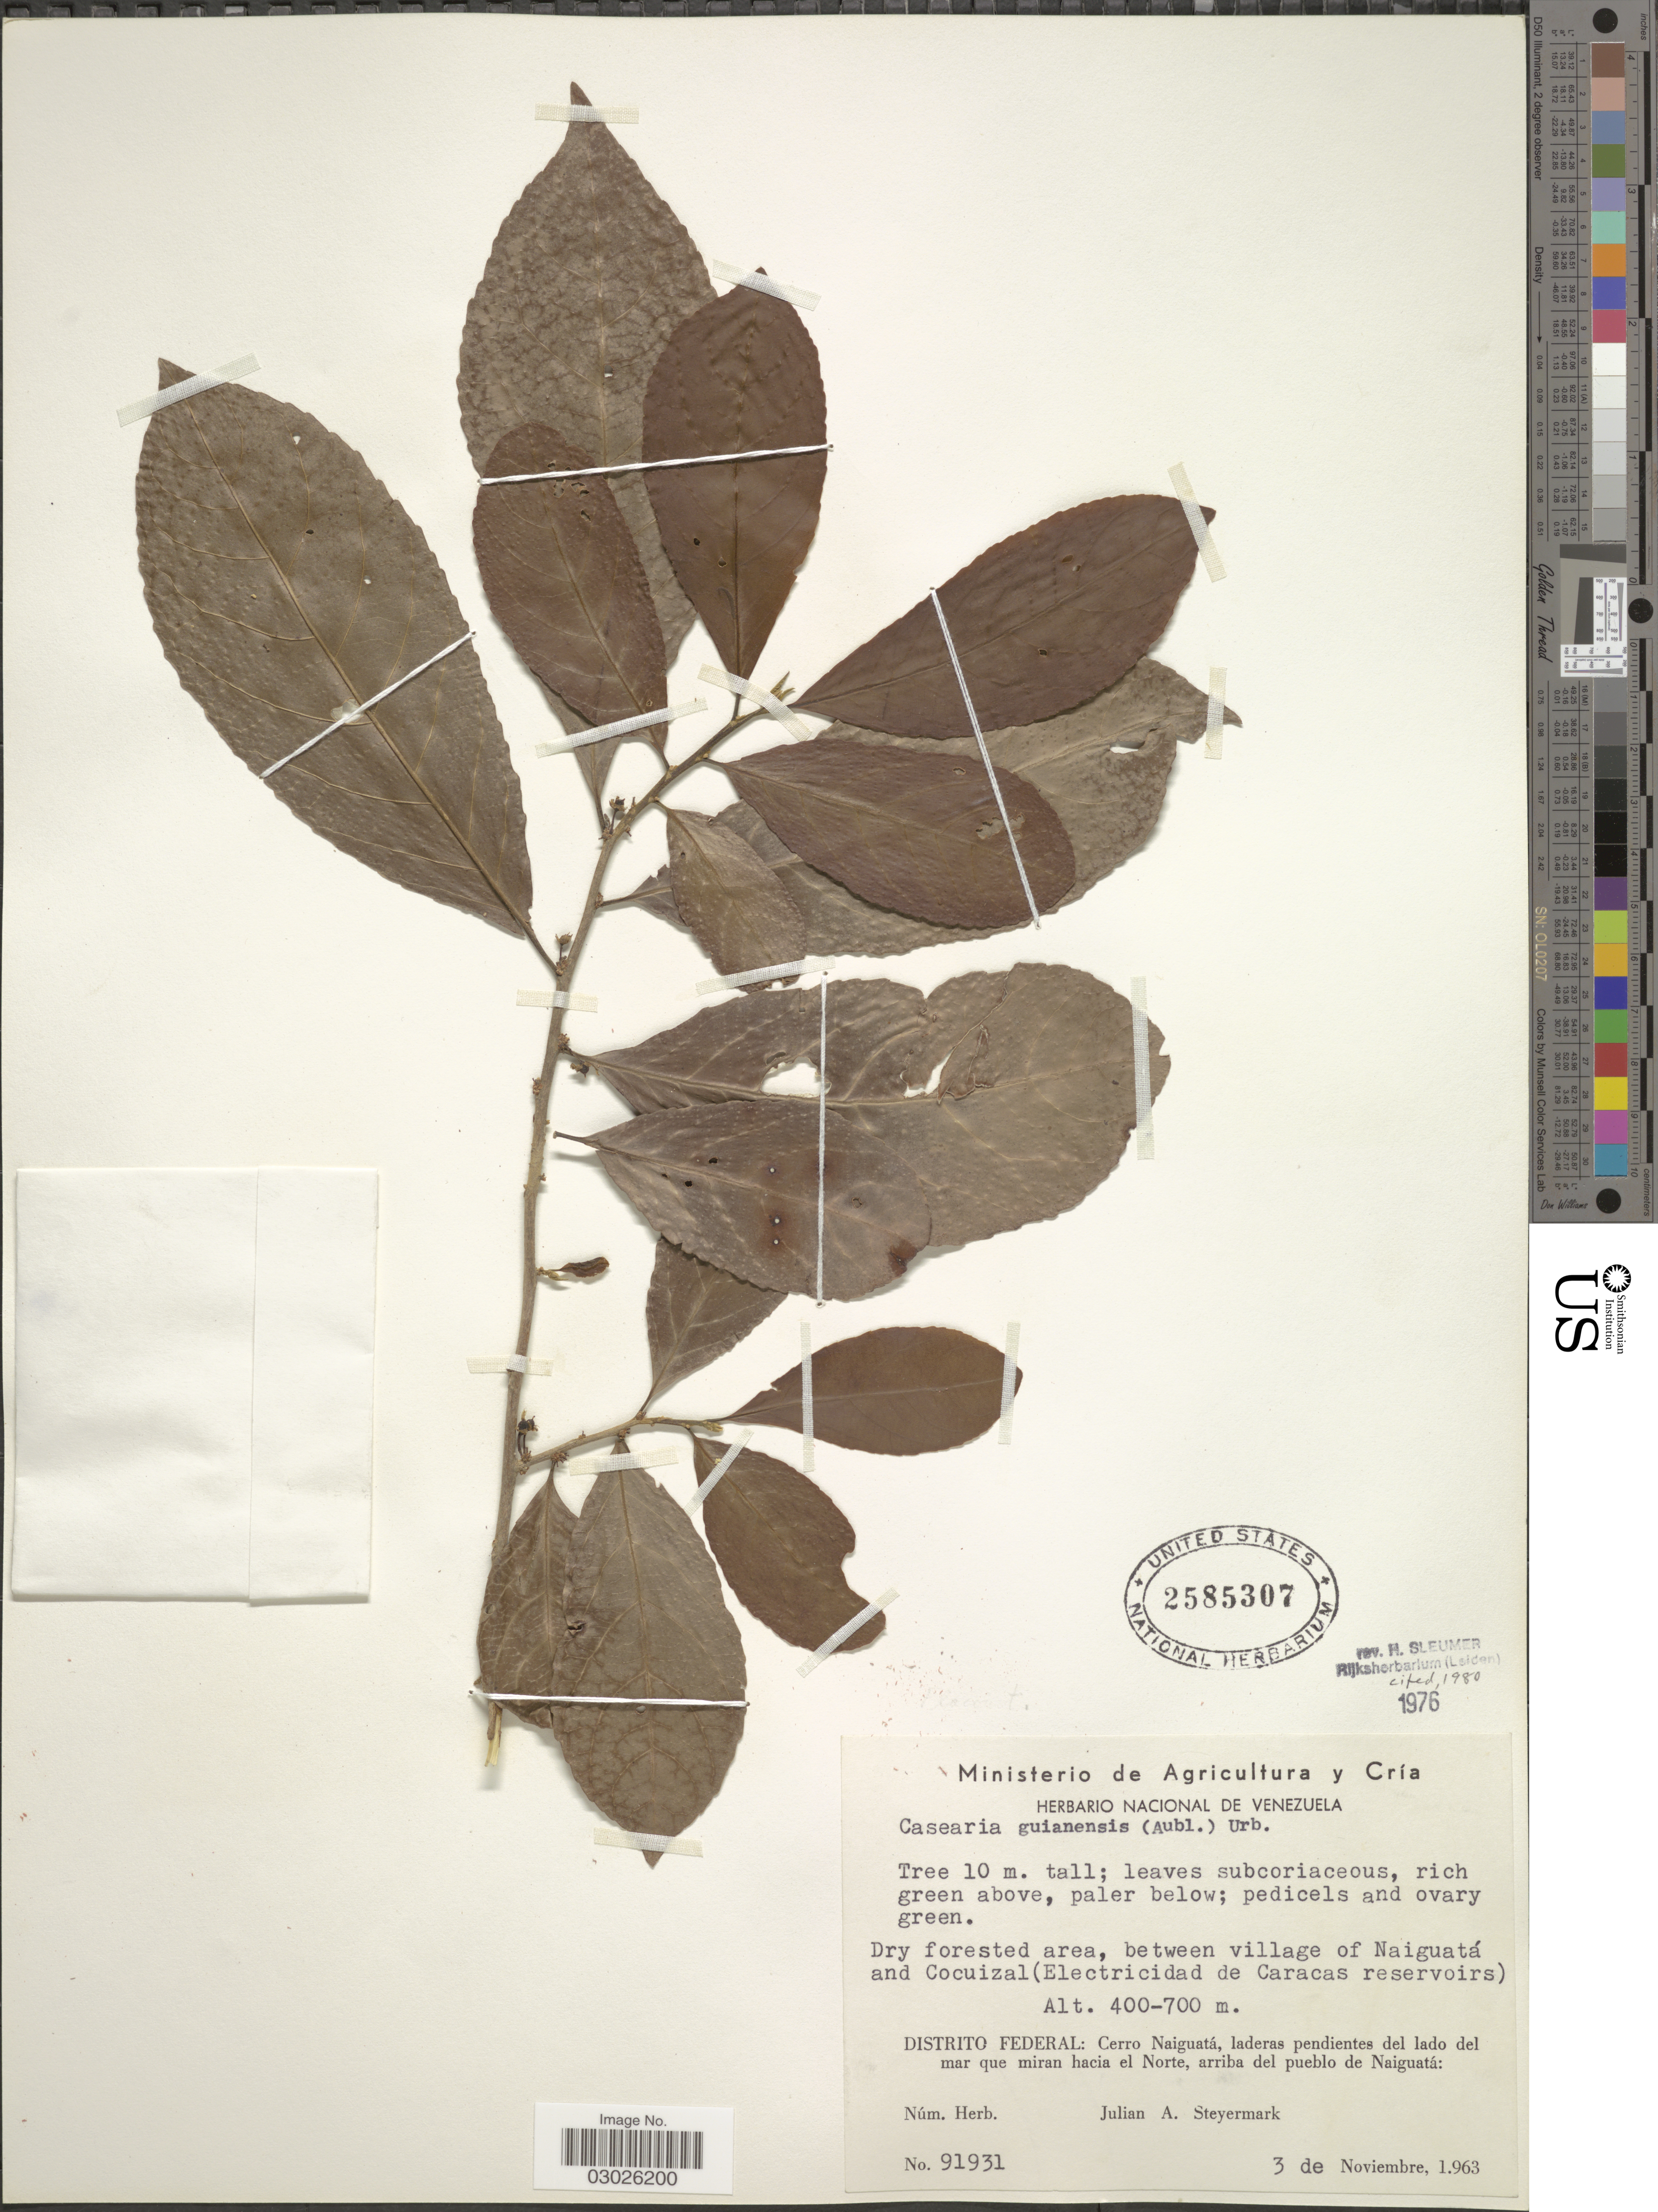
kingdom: Plantae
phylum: Tracheophyta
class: Magnoliopsida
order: Malpighiales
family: Salicaceae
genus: Casearia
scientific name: Casearia guianensis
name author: (Aubl.) Urb.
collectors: J. Steyermark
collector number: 91931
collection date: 1963-11-03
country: Venezuela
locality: Distrito Federal: Cerro Naiguatá, laderas pendientes del lado del mar que miran hacia el Norte, arriba del pueblo de Naiguatá, Dry forested area, between village of Naiguatá and Cocuizal (Electricidad de Caracas reservoirs).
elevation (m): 400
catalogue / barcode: US 2585307